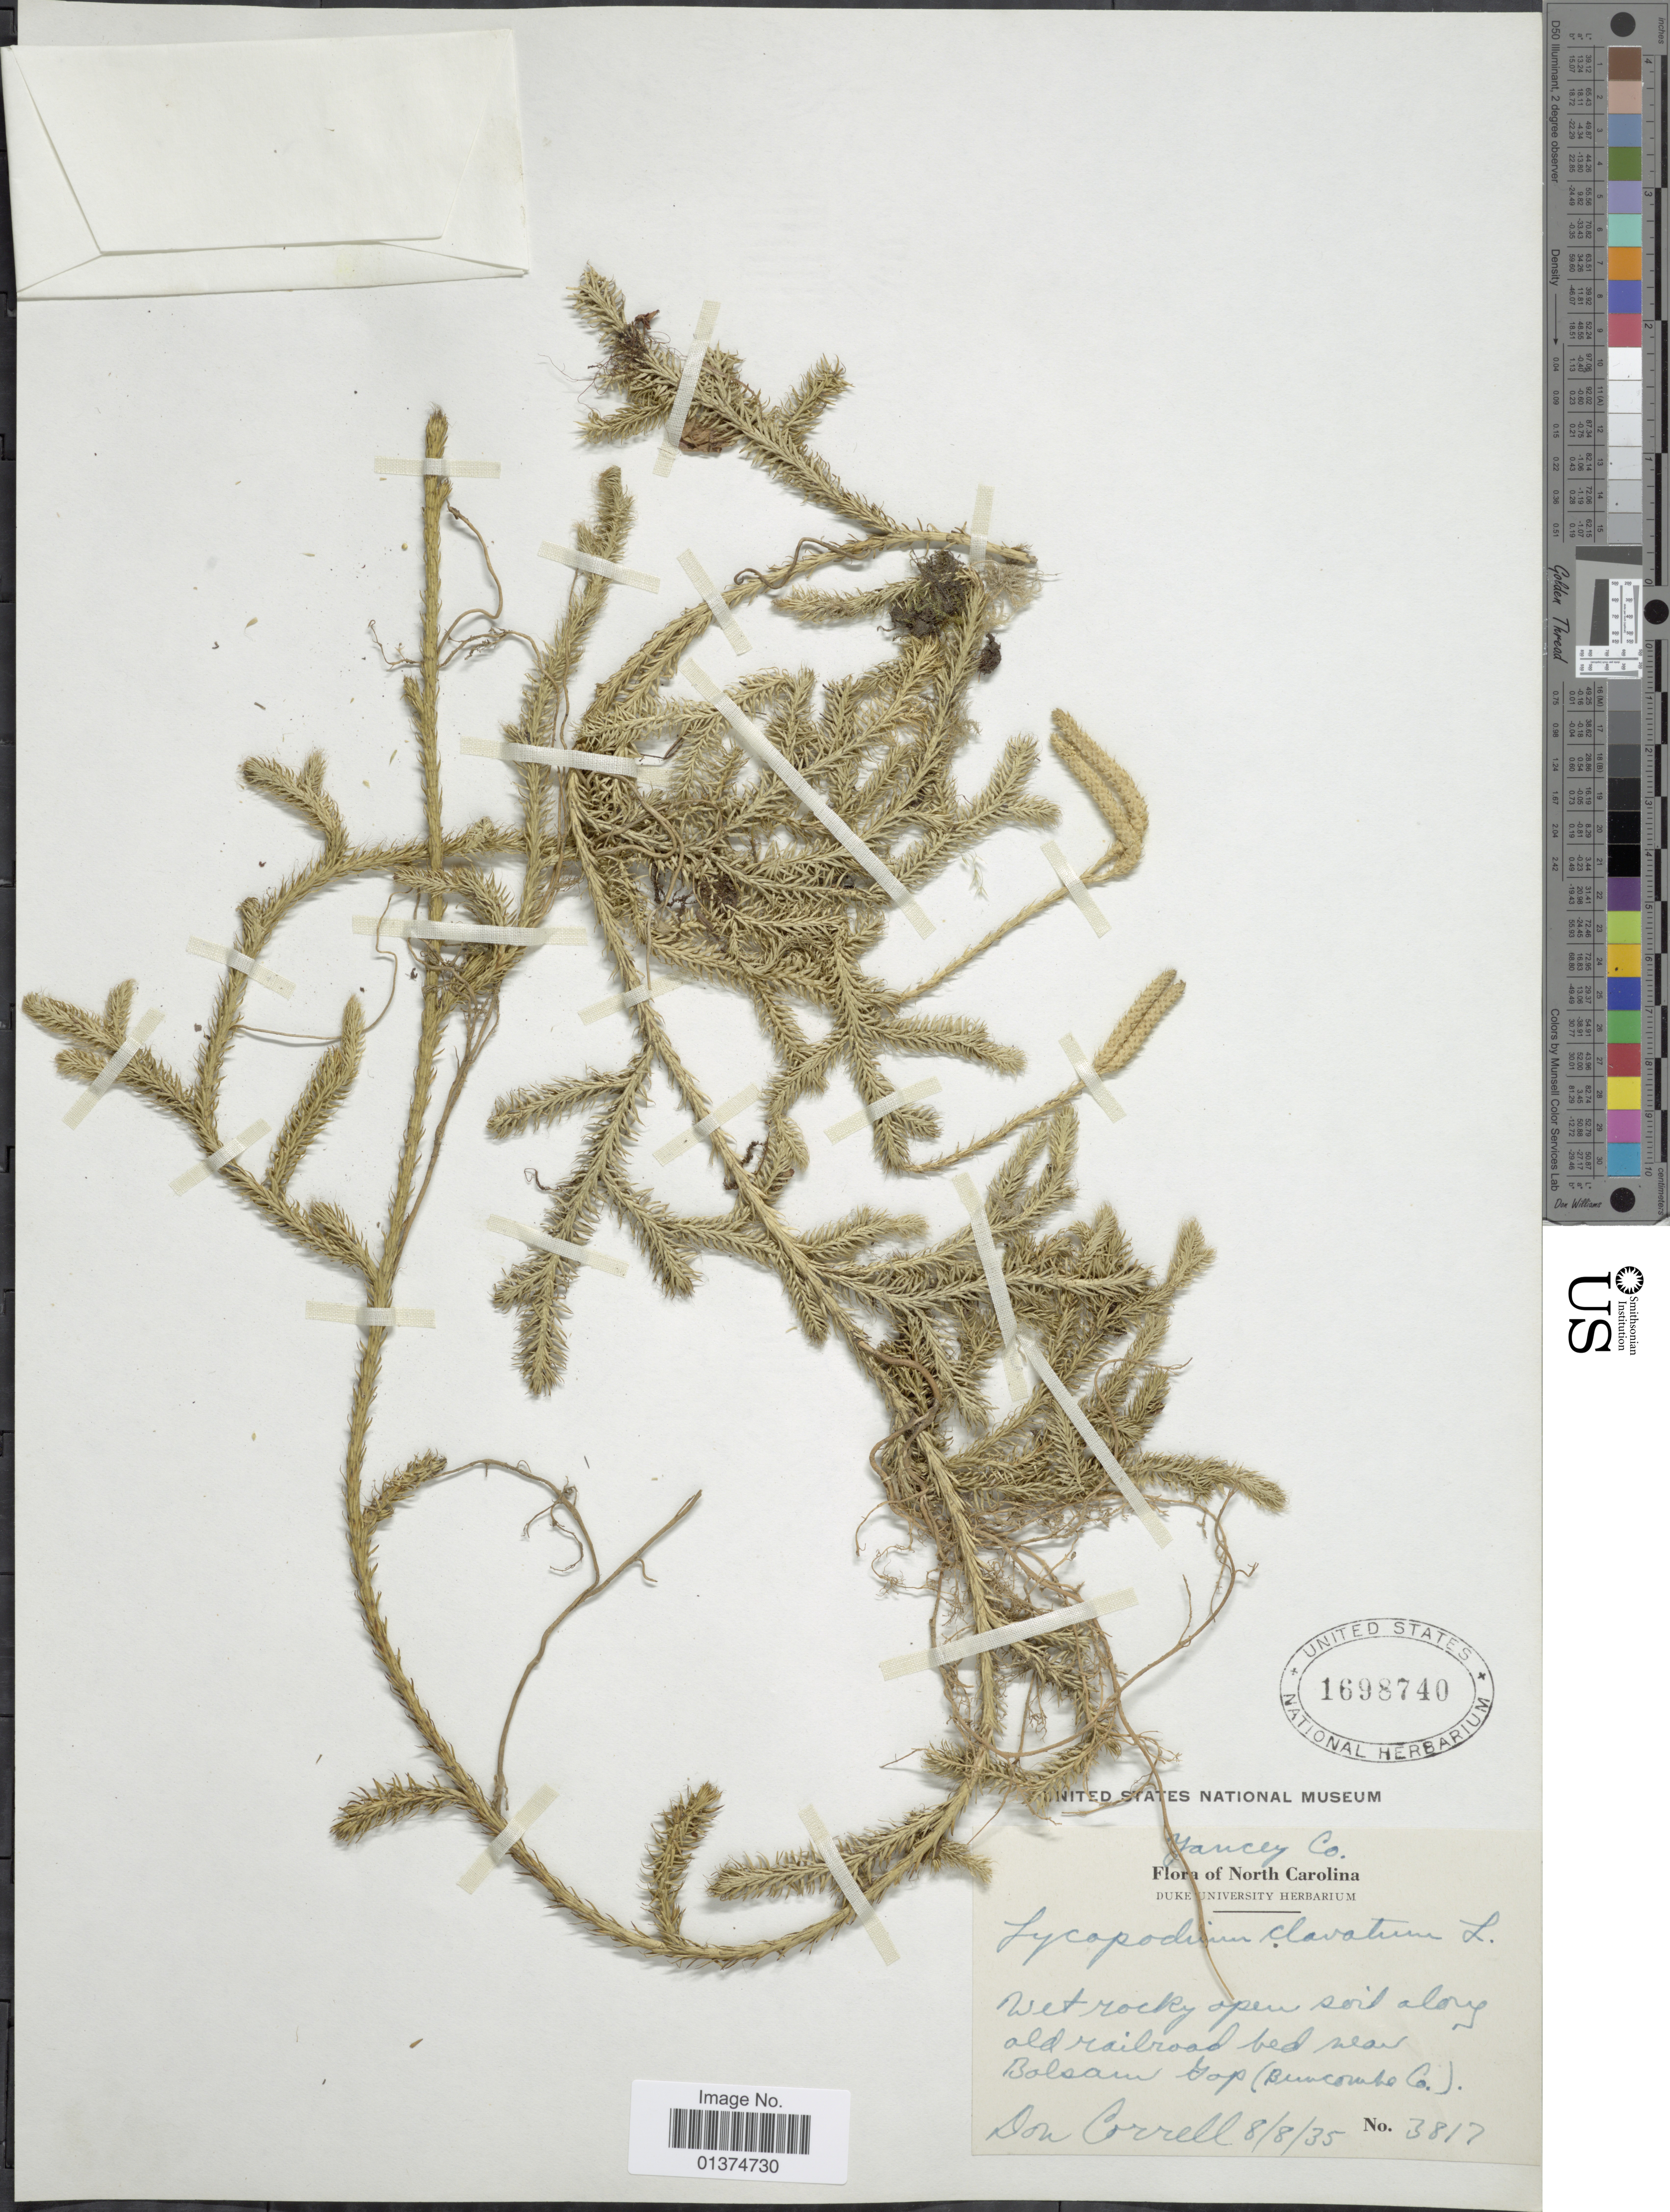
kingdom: Plantae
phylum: Tracheophyta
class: Lycopodiopsida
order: Lycopodiales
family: Lycopodiaceae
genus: Lycopodium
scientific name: Lycopodium clavatum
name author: L.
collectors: D. S. Correll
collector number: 3817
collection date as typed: Transcribed d/m/y: 8/8/35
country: United States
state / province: North Carolina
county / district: Buncombe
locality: Yancey Co, Wet rocky open soil along old railroad bed near Balsam Gap.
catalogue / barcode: US 1698740